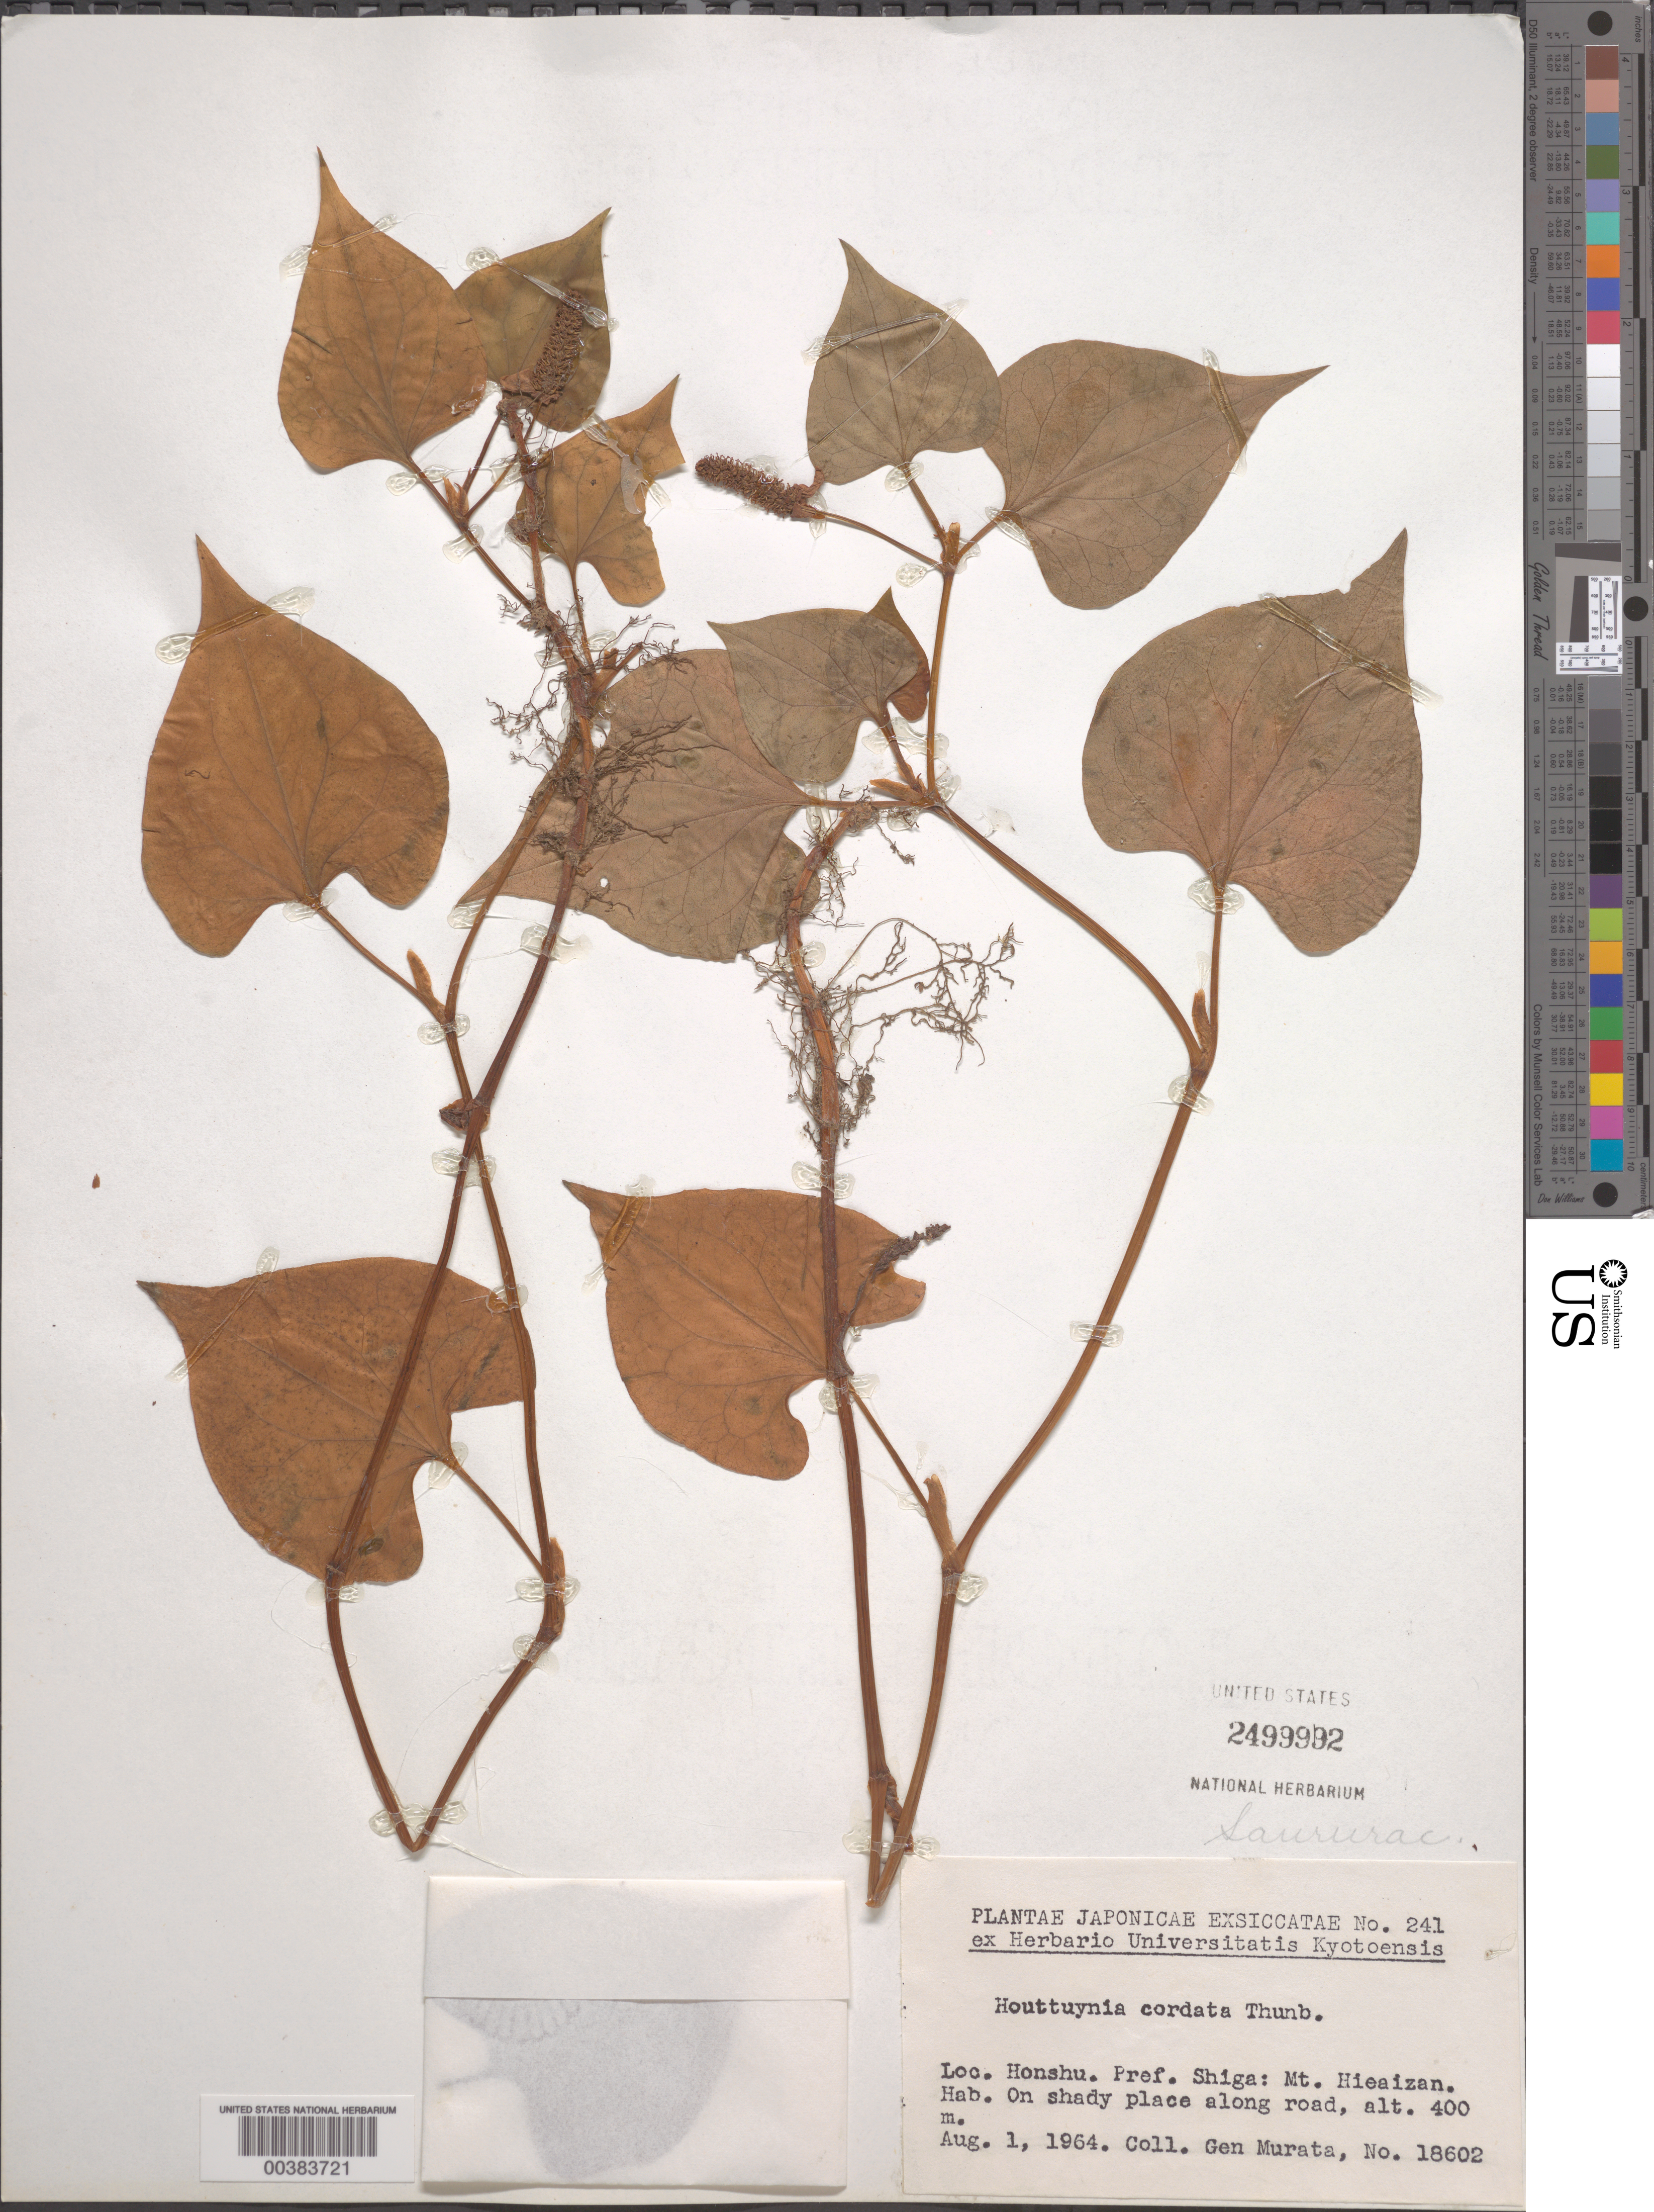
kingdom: Plantae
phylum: Tracheophyta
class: Magnoliopsida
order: Piperales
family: Saururaceae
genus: Houttuynia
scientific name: Houttuynia cordata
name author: Thunb.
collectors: -. Murata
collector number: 18602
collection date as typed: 01 Aug 1964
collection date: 1964-08-01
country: Japan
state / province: Siga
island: Honshu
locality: Mt. hieaizan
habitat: Shady place along road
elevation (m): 400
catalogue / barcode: US 2499992